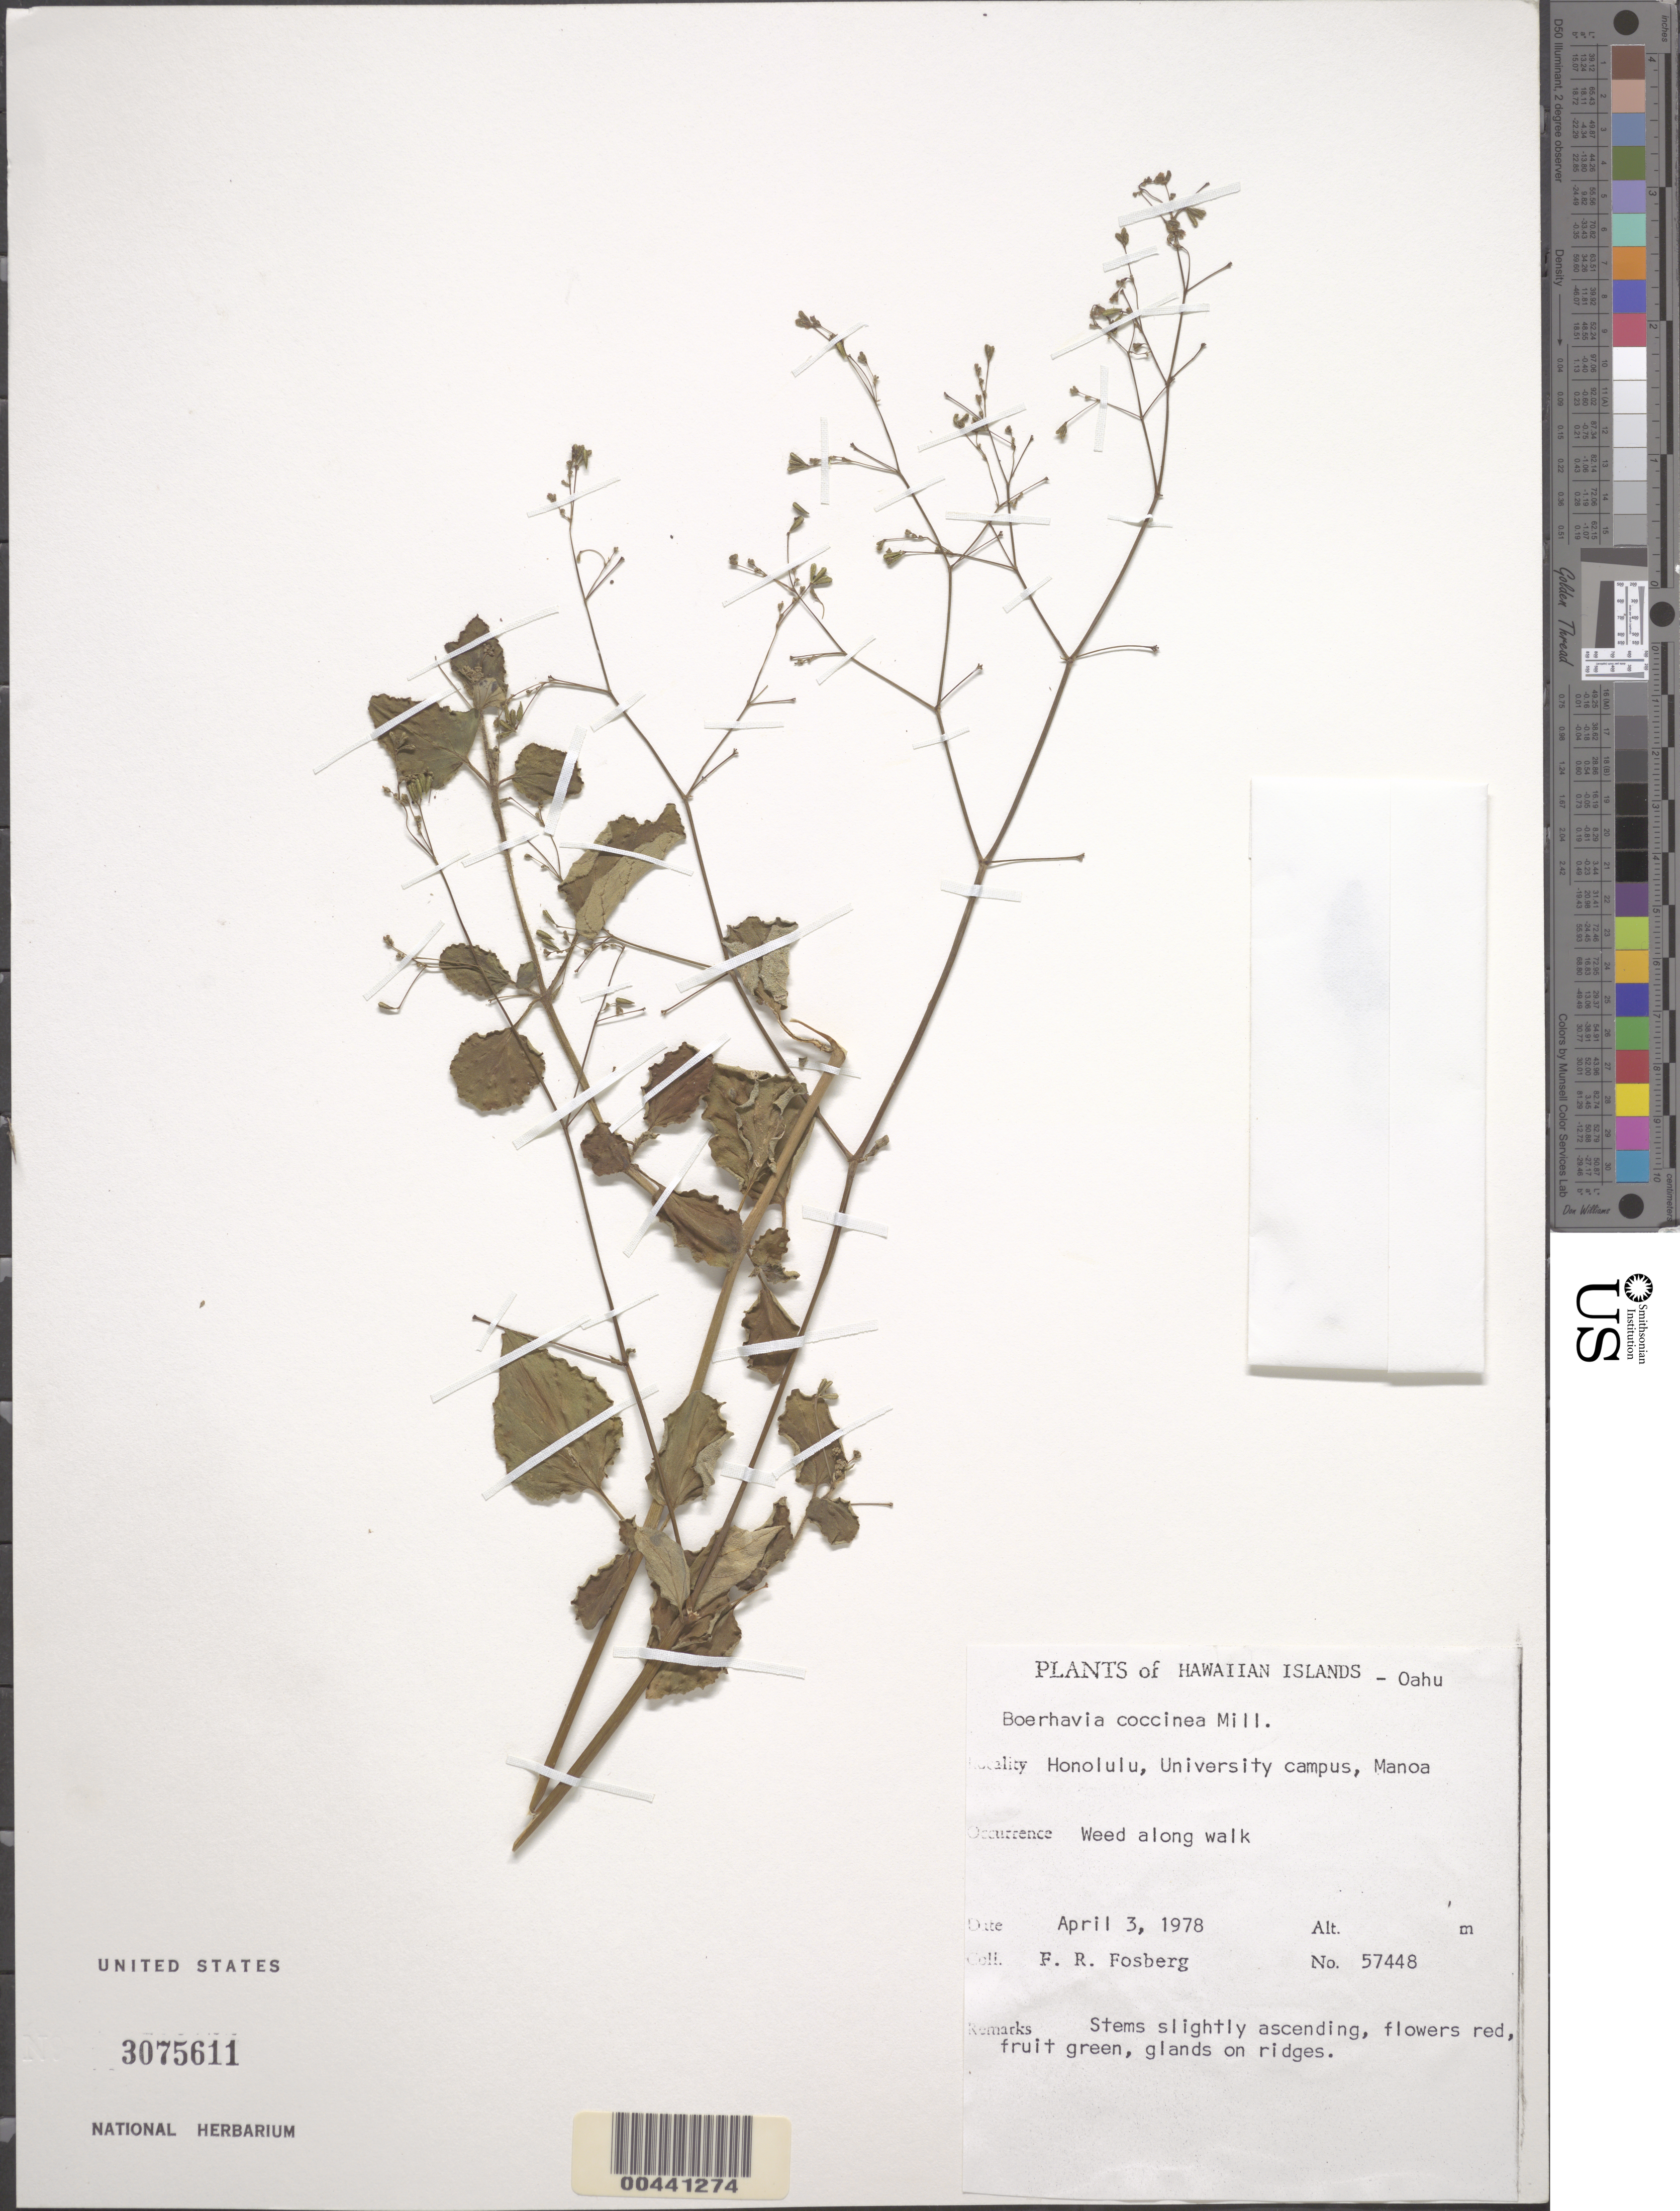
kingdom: Plantae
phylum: Tracheophyta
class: Magnoliopsida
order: Caryophyllales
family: Nyctaginaceae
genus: Boerhavia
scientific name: Boerhavia coccinea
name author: Mill.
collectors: F. R. Fosberg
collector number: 57448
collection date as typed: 3 Apr 1978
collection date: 1978-04-03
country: United States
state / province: Hawaii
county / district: Honolulu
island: Oahu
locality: Honolulu, University Campus, Manoa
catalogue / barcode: US 3075611